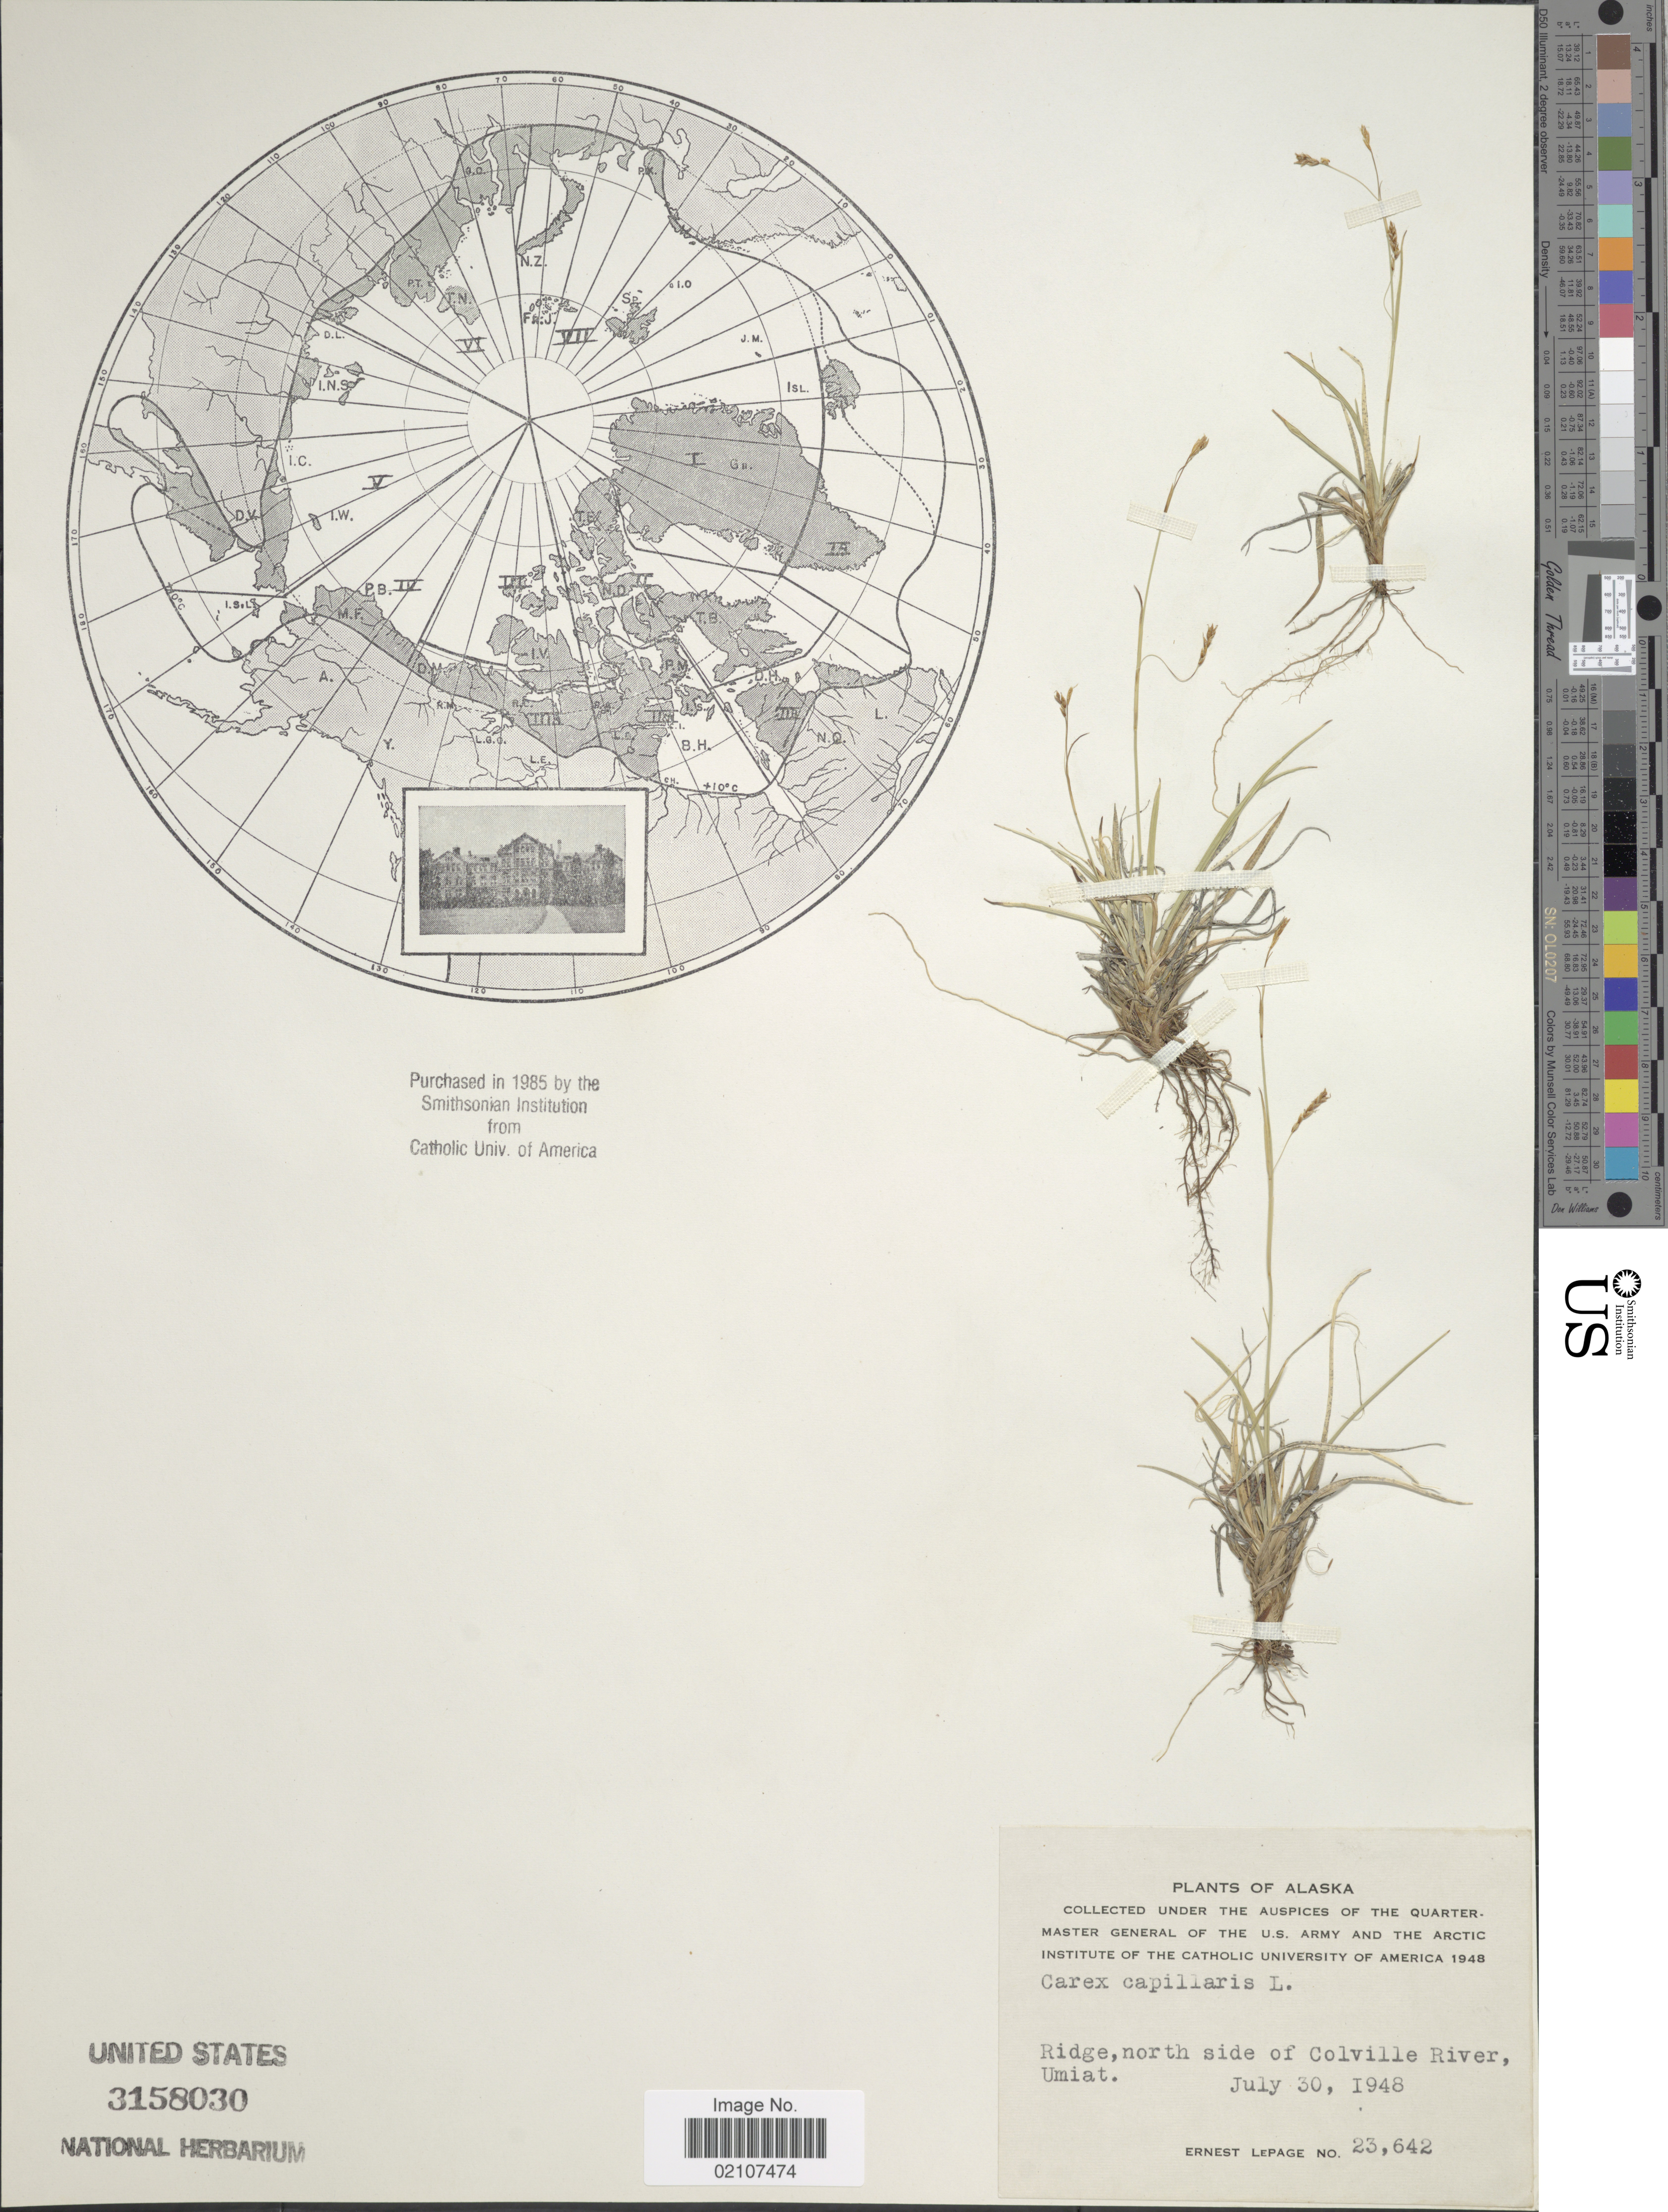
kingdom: Plantae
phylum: Tracheophyta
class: Liliopsida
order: Poales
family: Cyperaceae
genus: Carex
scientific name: Carex capillaris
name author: L.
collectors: E. Lepage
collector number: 23642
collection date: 1948-07-30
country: United States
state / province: Alaska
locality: Ridge, north side of Colville River, Umiat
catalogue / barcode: US 3158030